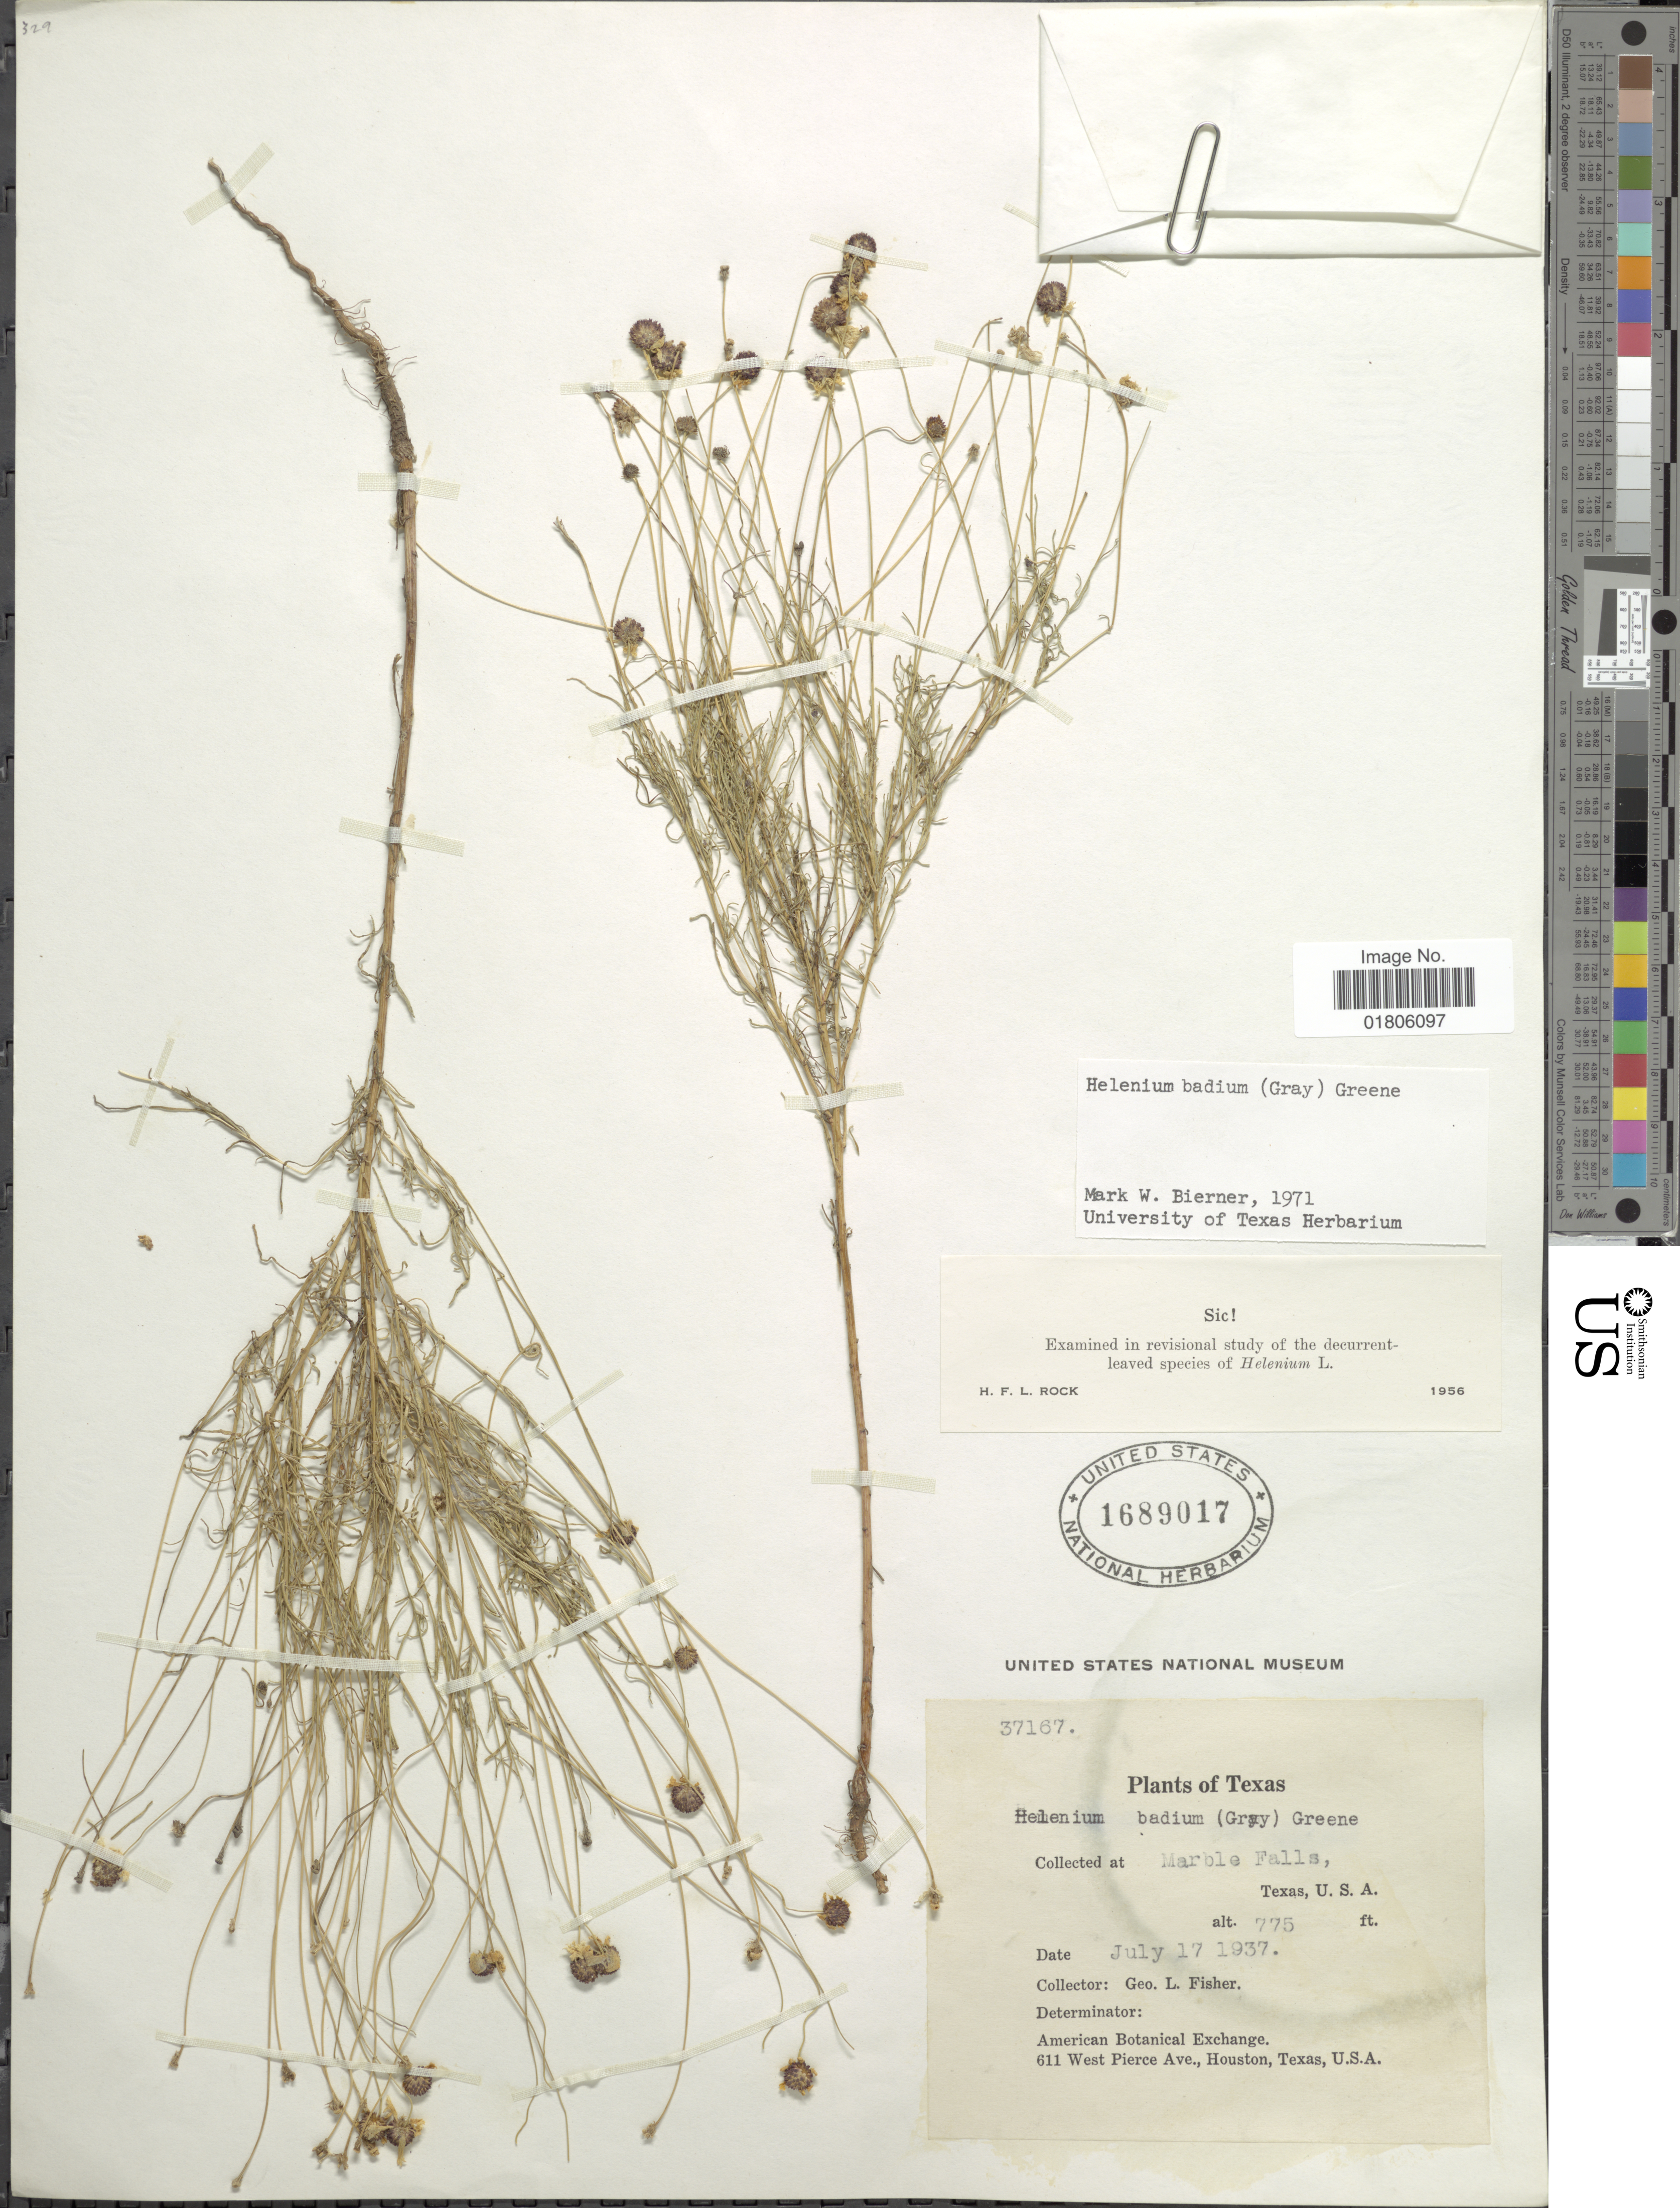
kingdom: Plantae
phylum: Tracheophyta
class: Magnoliopsida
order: Asterales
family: Asteraceae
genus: Helenium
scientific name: Helenium badium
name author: (A. Gray) Greene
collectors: G. L. Fisher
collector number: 37167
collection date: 1937-07-17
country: United States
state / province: Texas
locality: Marble Falls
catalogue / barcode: US 1689017